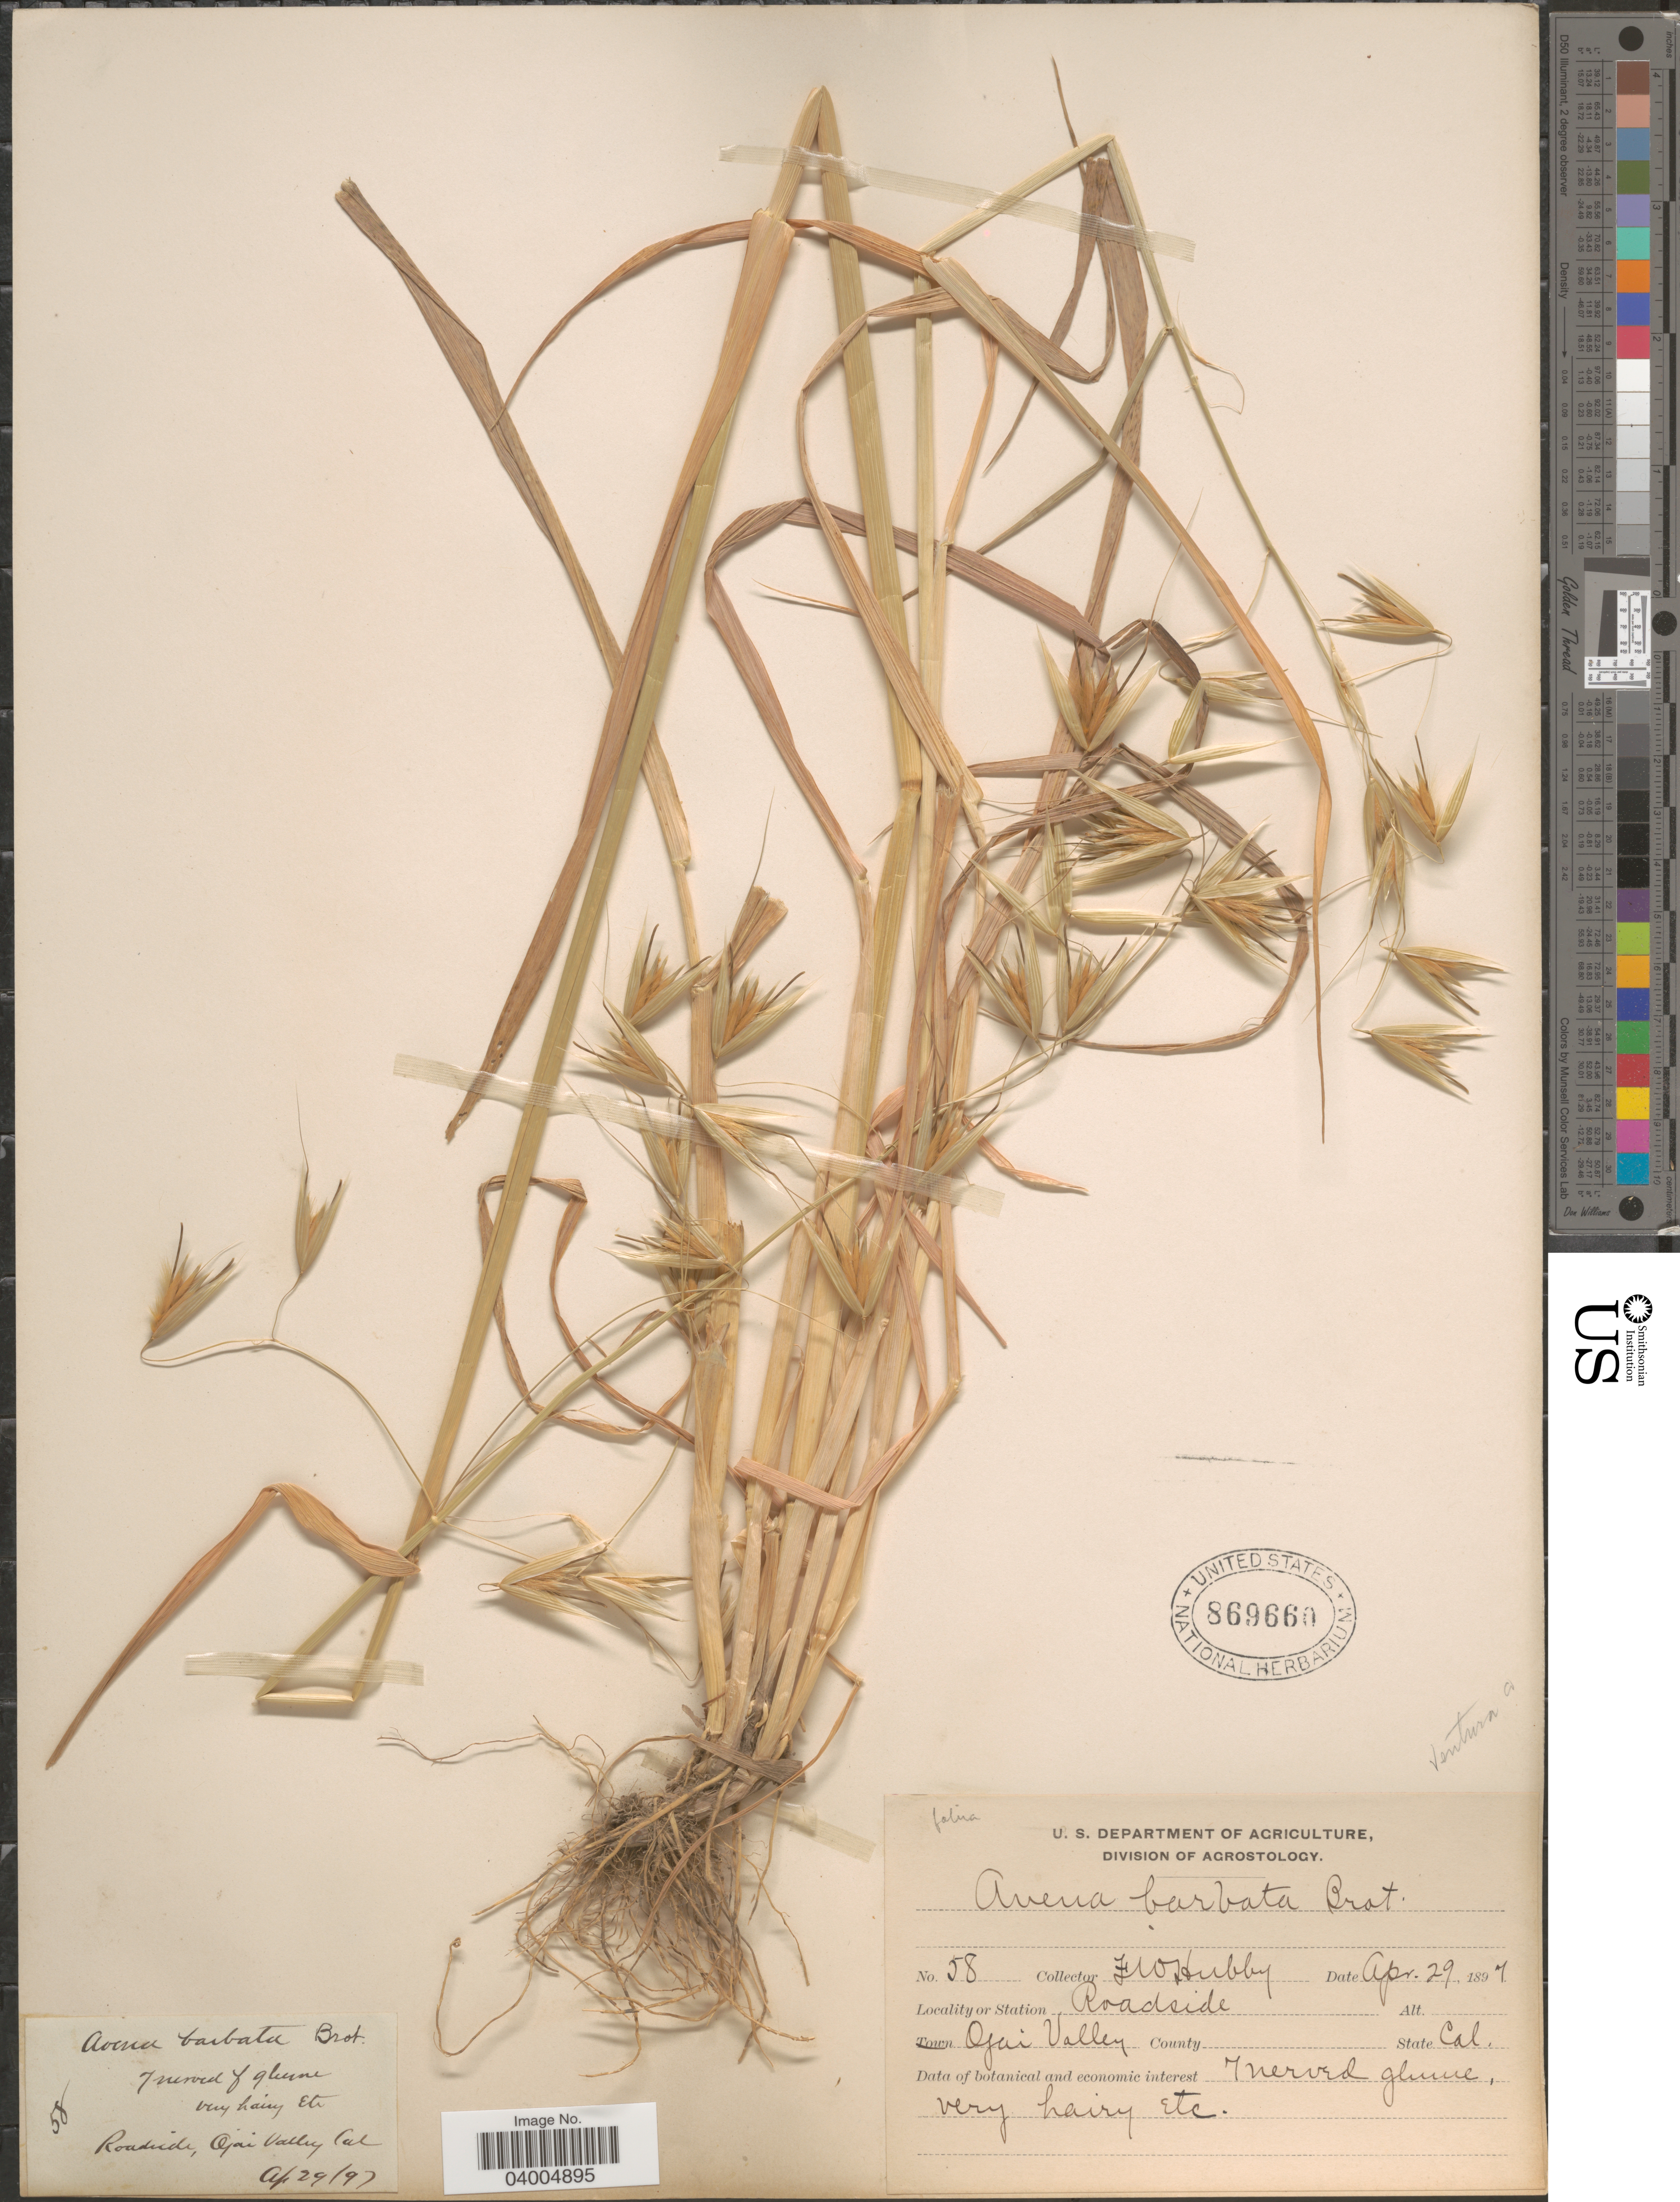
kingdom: Plantae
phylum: Tracheophyta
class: Liliopsida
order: Poales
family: Poaceae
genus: Avena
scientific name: Avena fatua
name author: L.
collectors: F. Hubby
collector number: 58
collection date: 1897-04-29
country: United States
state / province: California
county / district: Ventura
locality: Ojai Valley. Ventura Co.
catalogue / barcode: US 869660